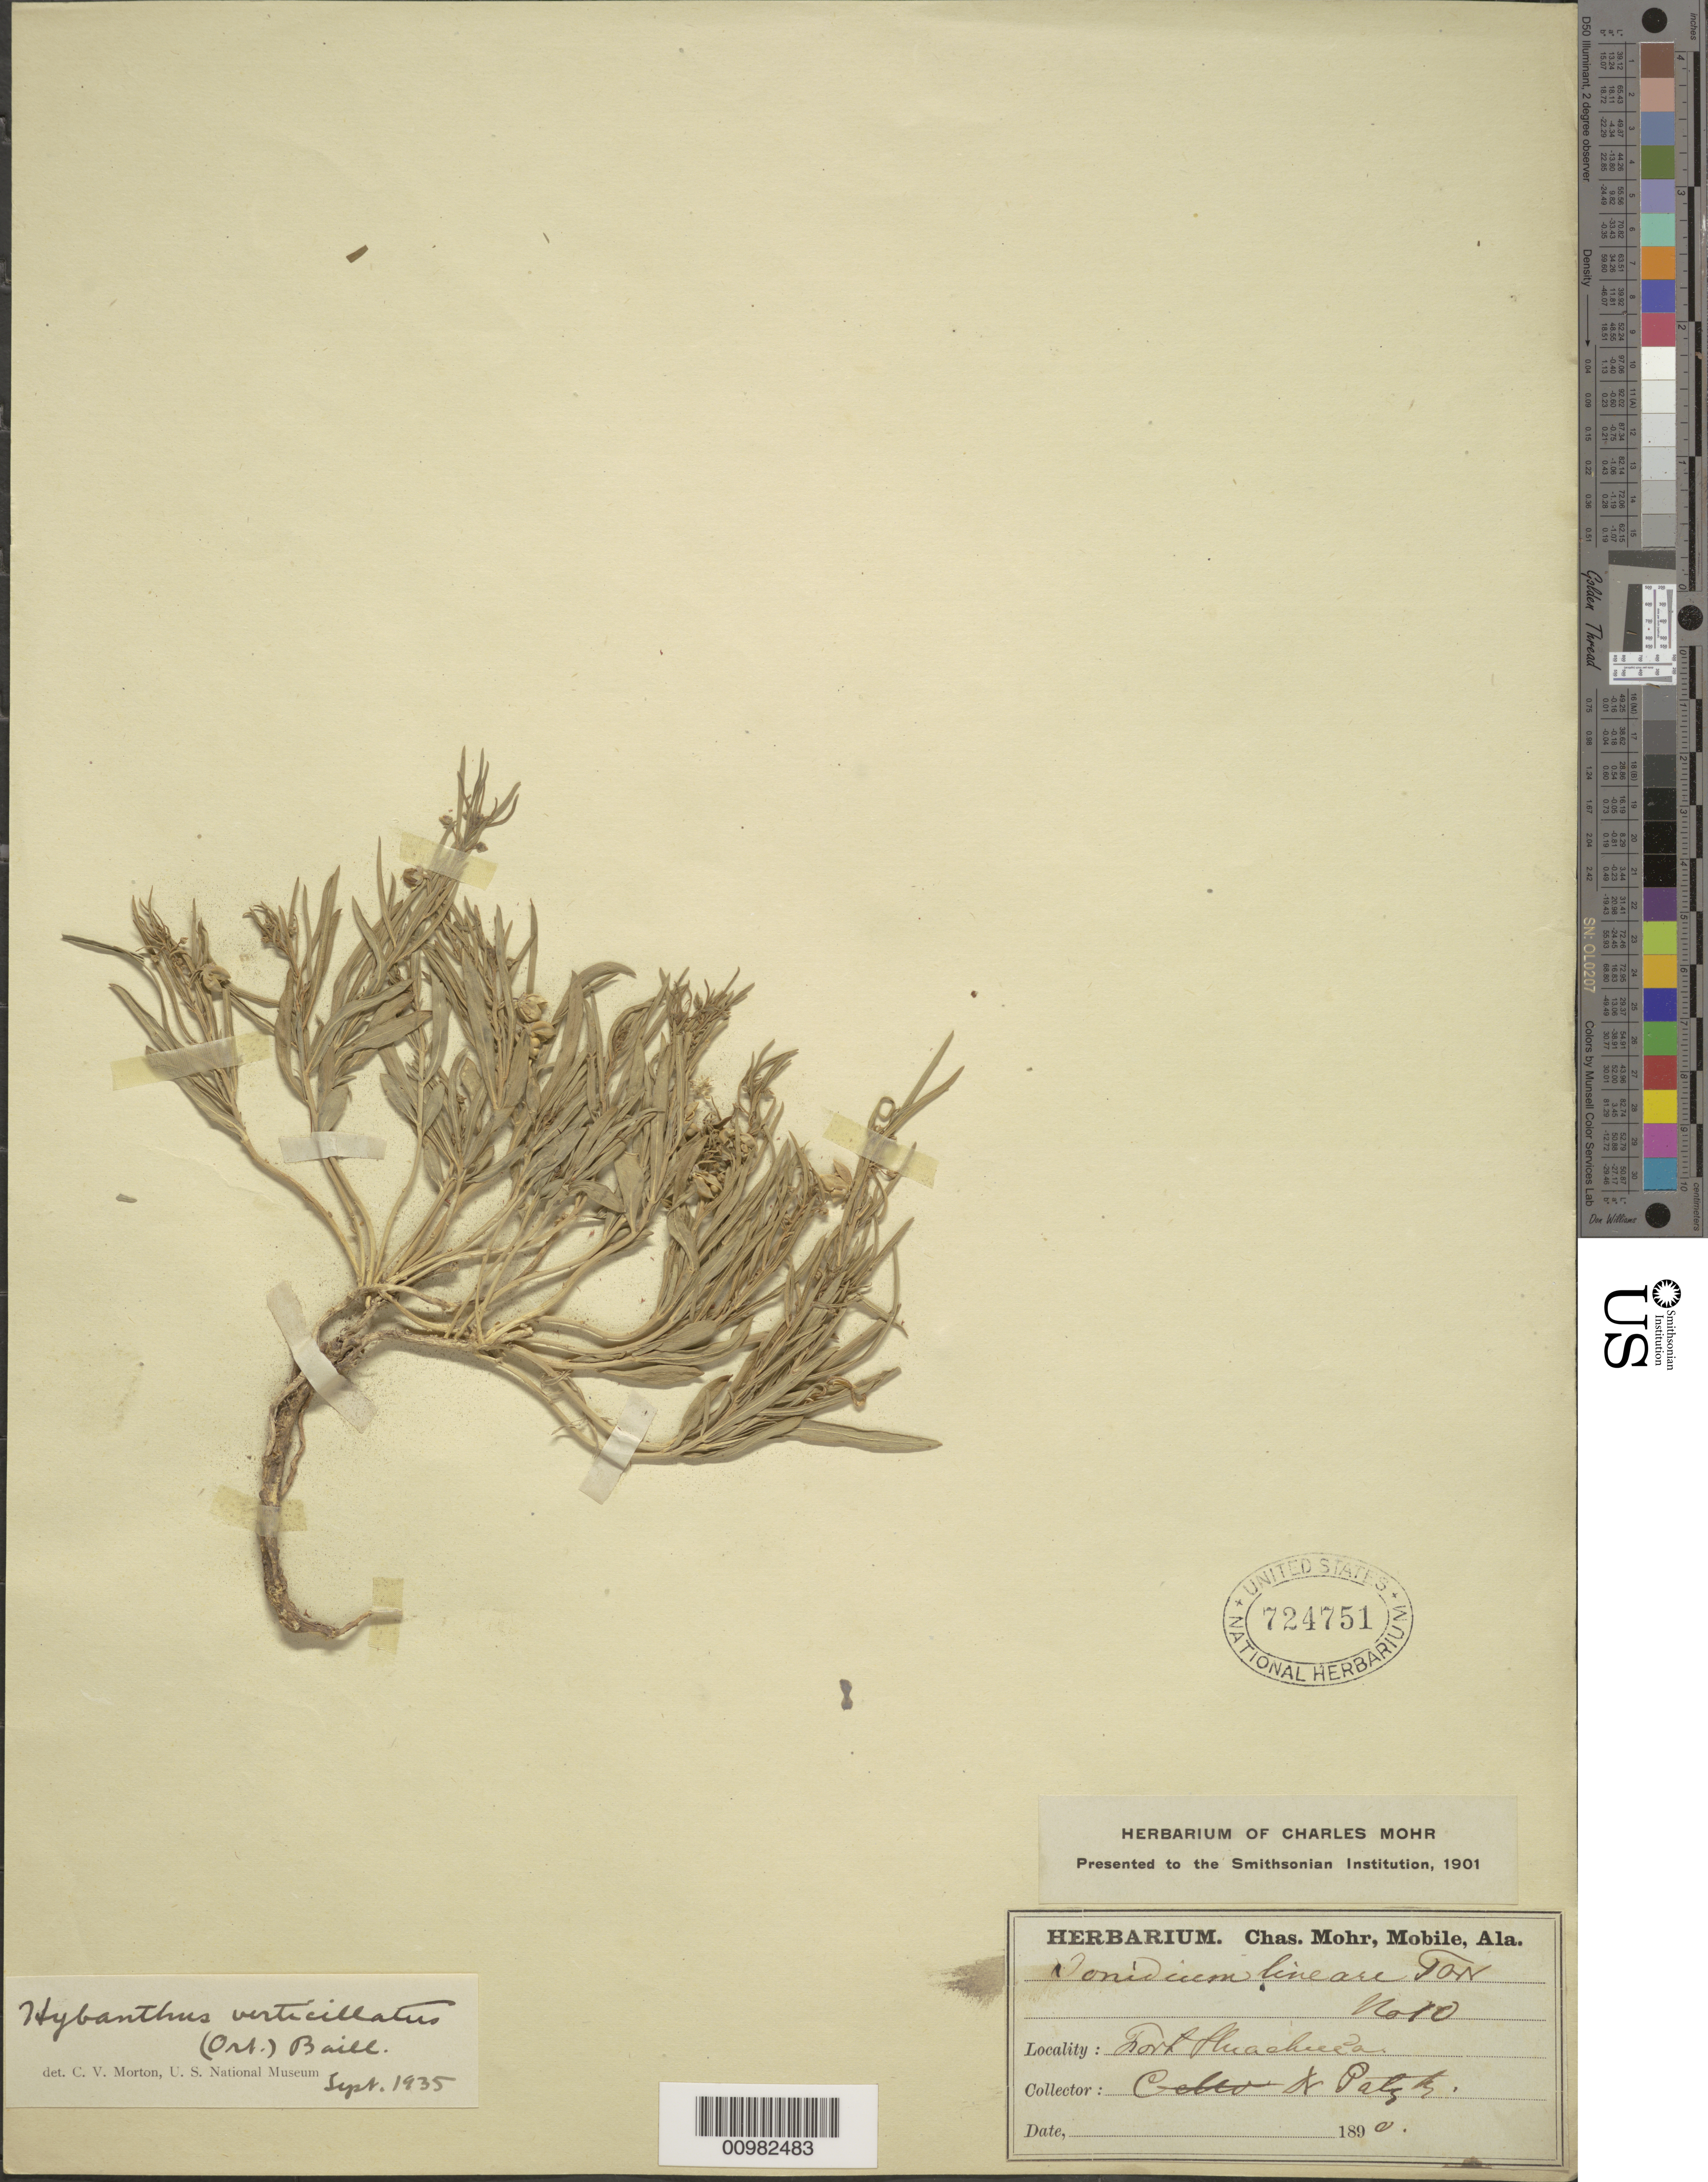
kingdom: Plantae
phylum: Tracheophyta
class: Magnoliopsida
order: Malpighiales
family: Violaceae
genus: Pombalia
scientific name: Pombalia verticillata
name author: (Ortega) Paula-Souza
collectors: -. Patzky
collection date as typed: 1890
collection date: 1890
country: United States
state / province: Arizona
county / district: Cochise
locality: Fort Huachuca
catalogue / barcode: US 724751